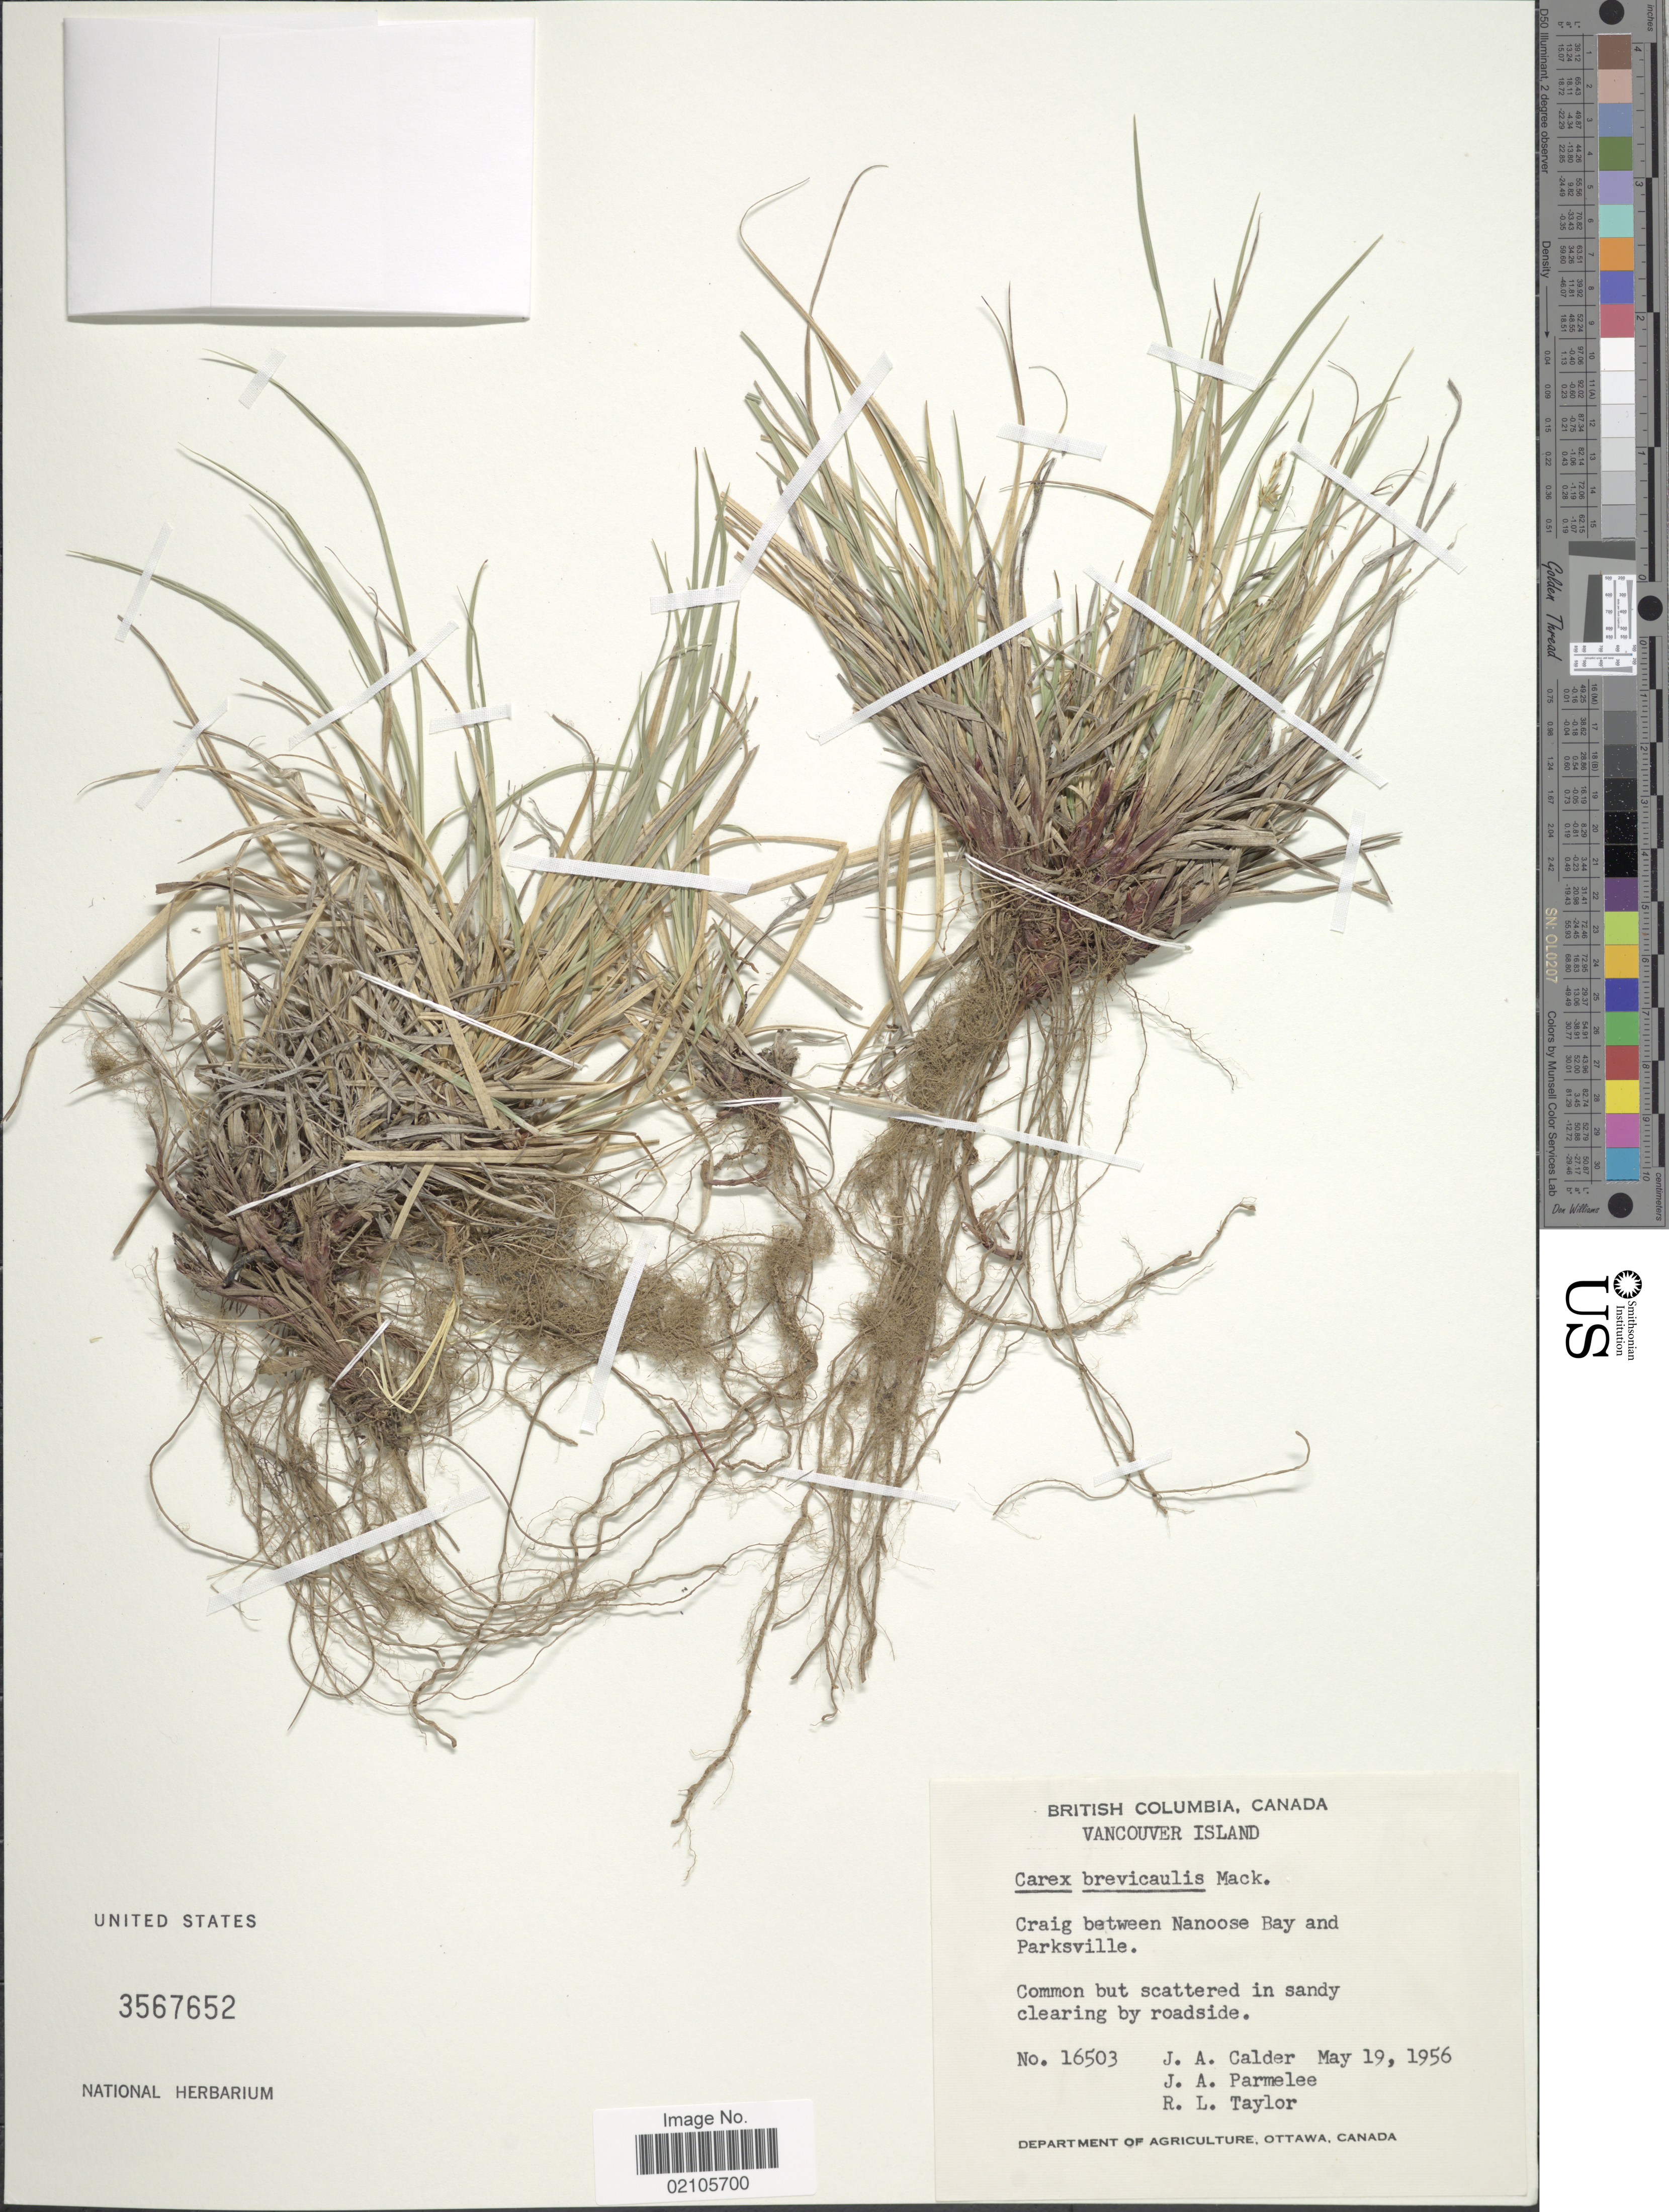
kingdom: Plantae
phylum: Tracheophyta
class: Liliopsida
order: Poales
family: Cyperaceae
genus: Carex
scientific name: Carex brevicaulis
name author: Thouars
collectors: J. A. Calder, J. A. Parmelee & R. Taylor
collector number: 16503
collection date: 1956-05-19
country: Canada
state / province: British Columbia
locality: Vancouver Island, Craig between Nanoose Bay and Parksville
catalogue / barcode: US 3567652